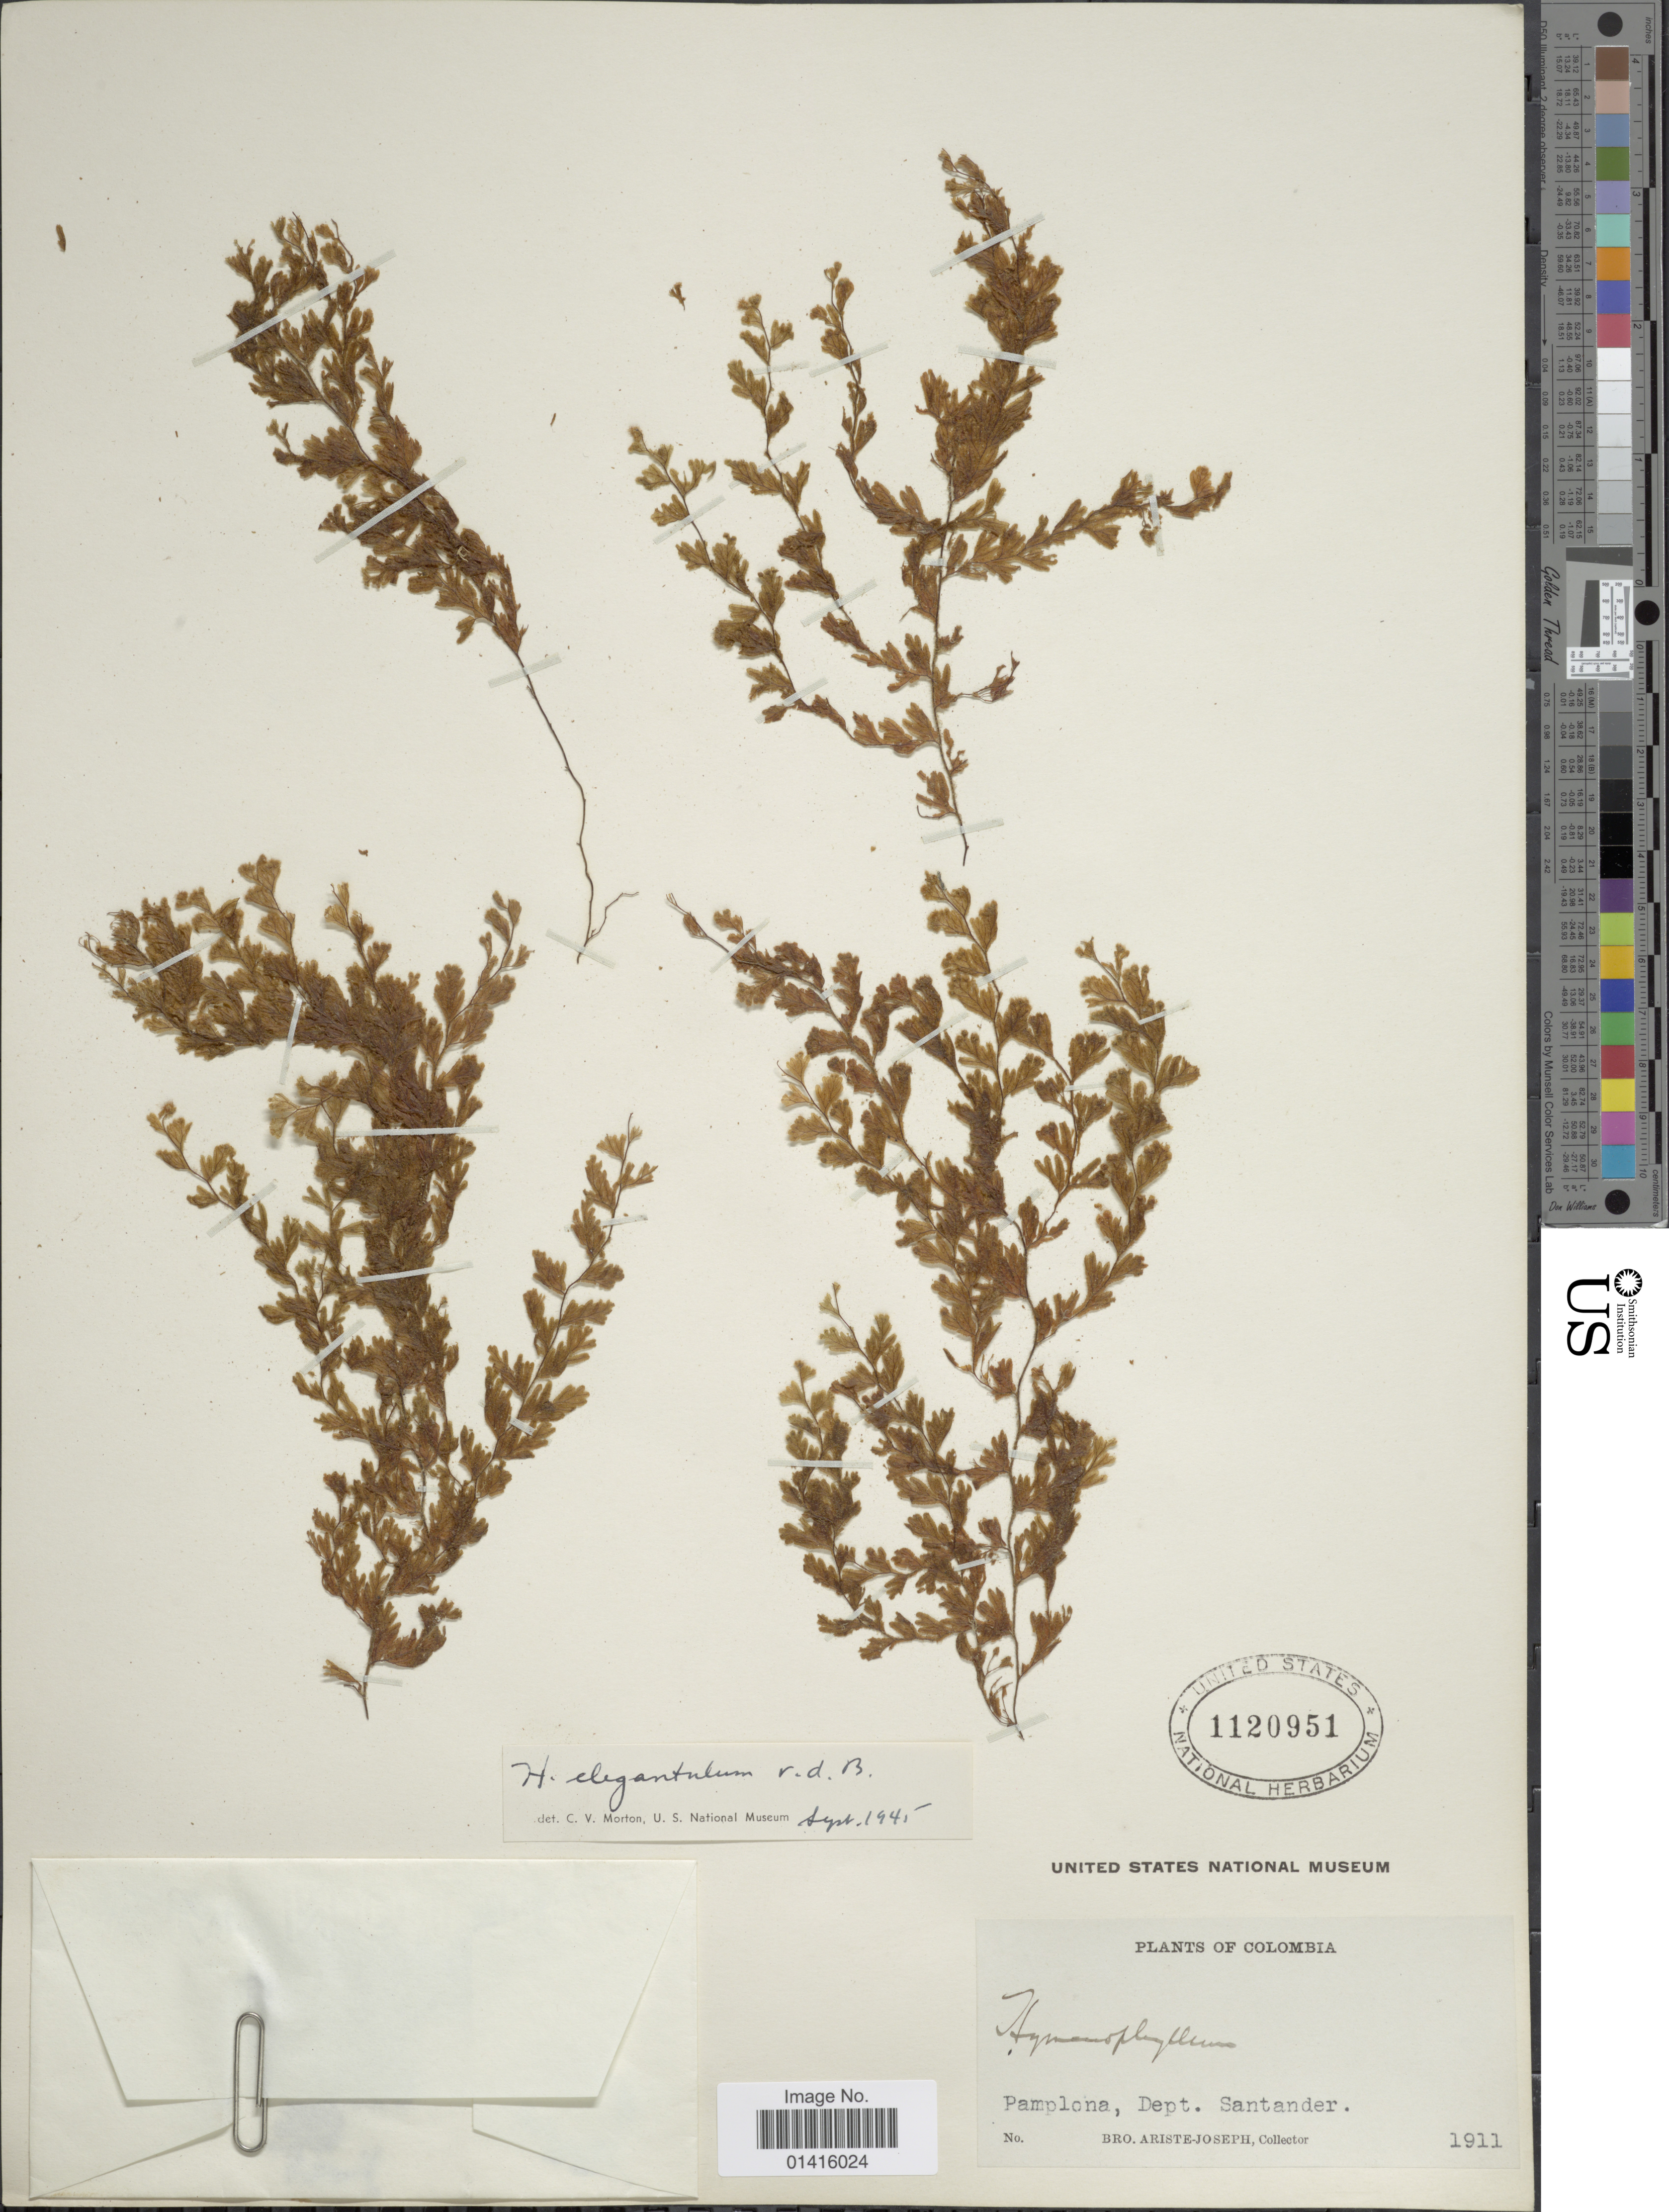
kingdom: Plantae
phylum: Tracheophyta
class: Polypodiopsida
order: Hymenophyllales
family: Hymenophyllaceae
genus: Hymenophyllum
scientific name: Hymenophyllum elegantulum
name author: Bosch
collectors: Bro. Ariste-Joseph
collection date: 1911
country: Colombia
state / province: Santander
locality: Pamplona, Dept. Santander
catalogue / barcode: US 1120951